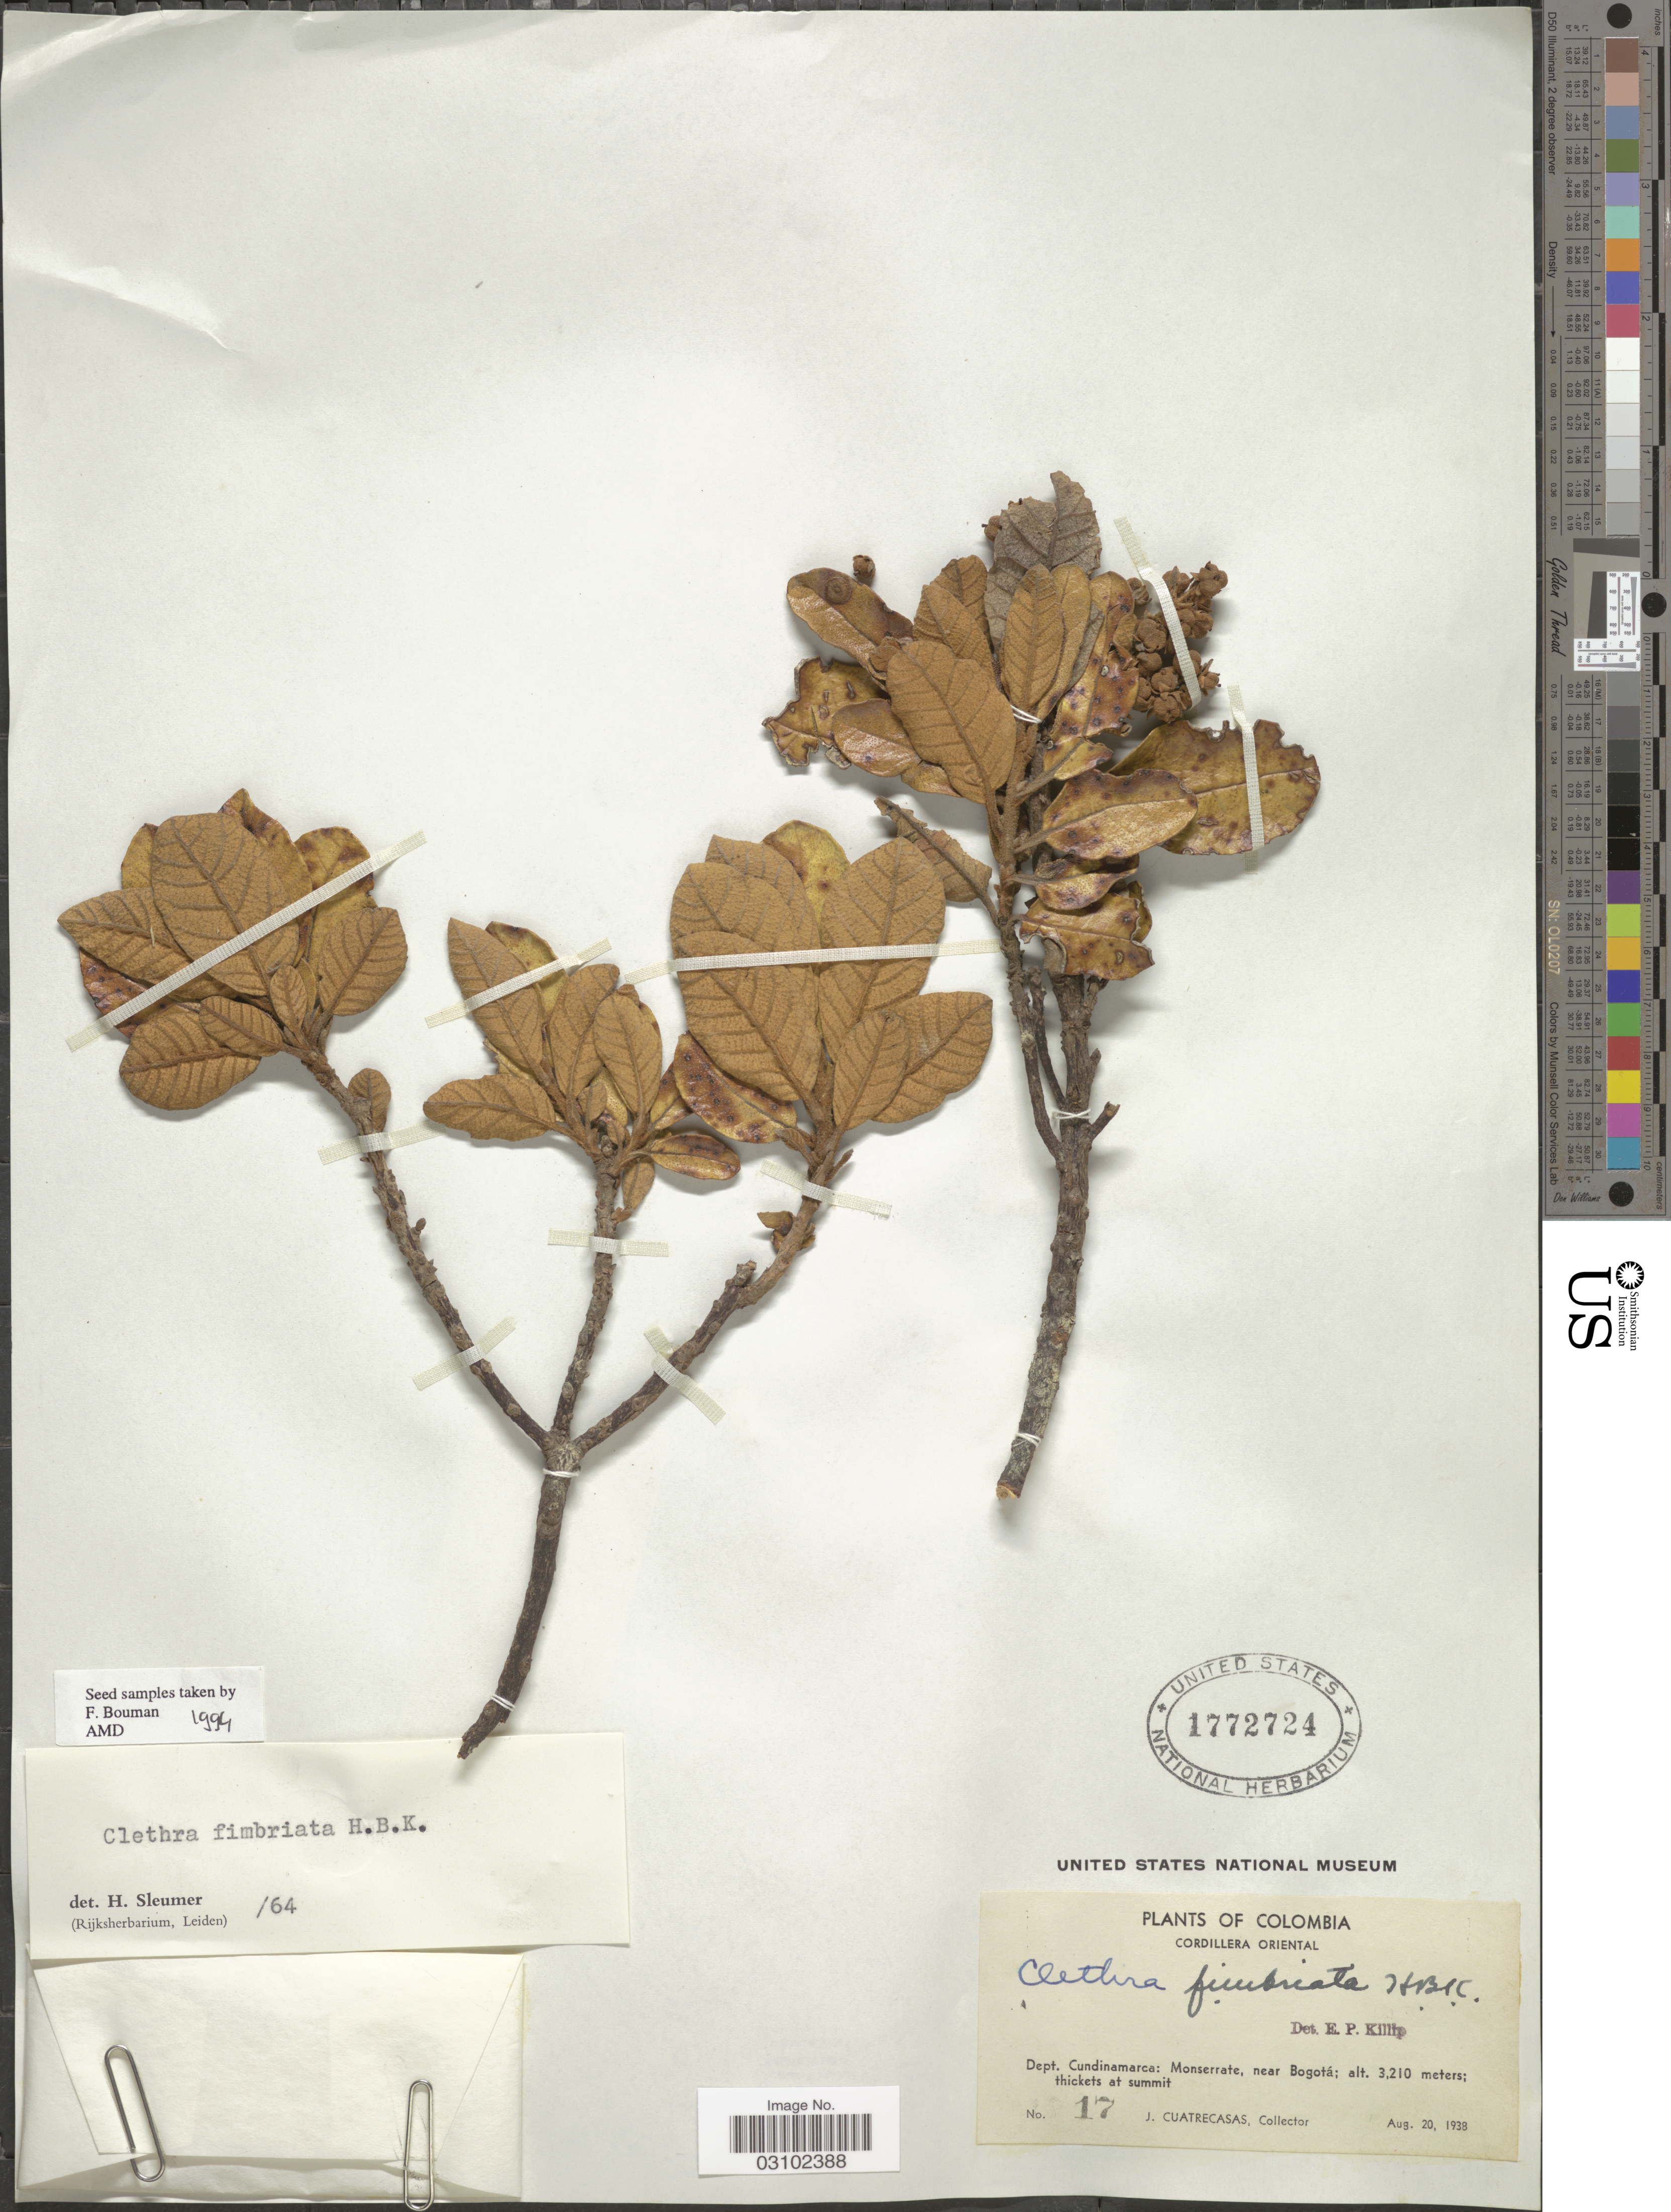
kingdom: Plantae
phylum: Tracheophyta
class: Magnoliopsida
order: Ericales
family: Clethraceae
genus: Clethra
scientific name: Clethra fimbriata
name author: Kunth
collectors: J. Cuatrecasas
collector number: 17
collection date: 1938-08-20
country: Colombia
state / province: Cundinamarca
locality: Cordillera Oriental, Dept. Cundinamarca: Monserrate, near Bogotá.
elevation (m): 3210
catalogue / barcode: US 1772724